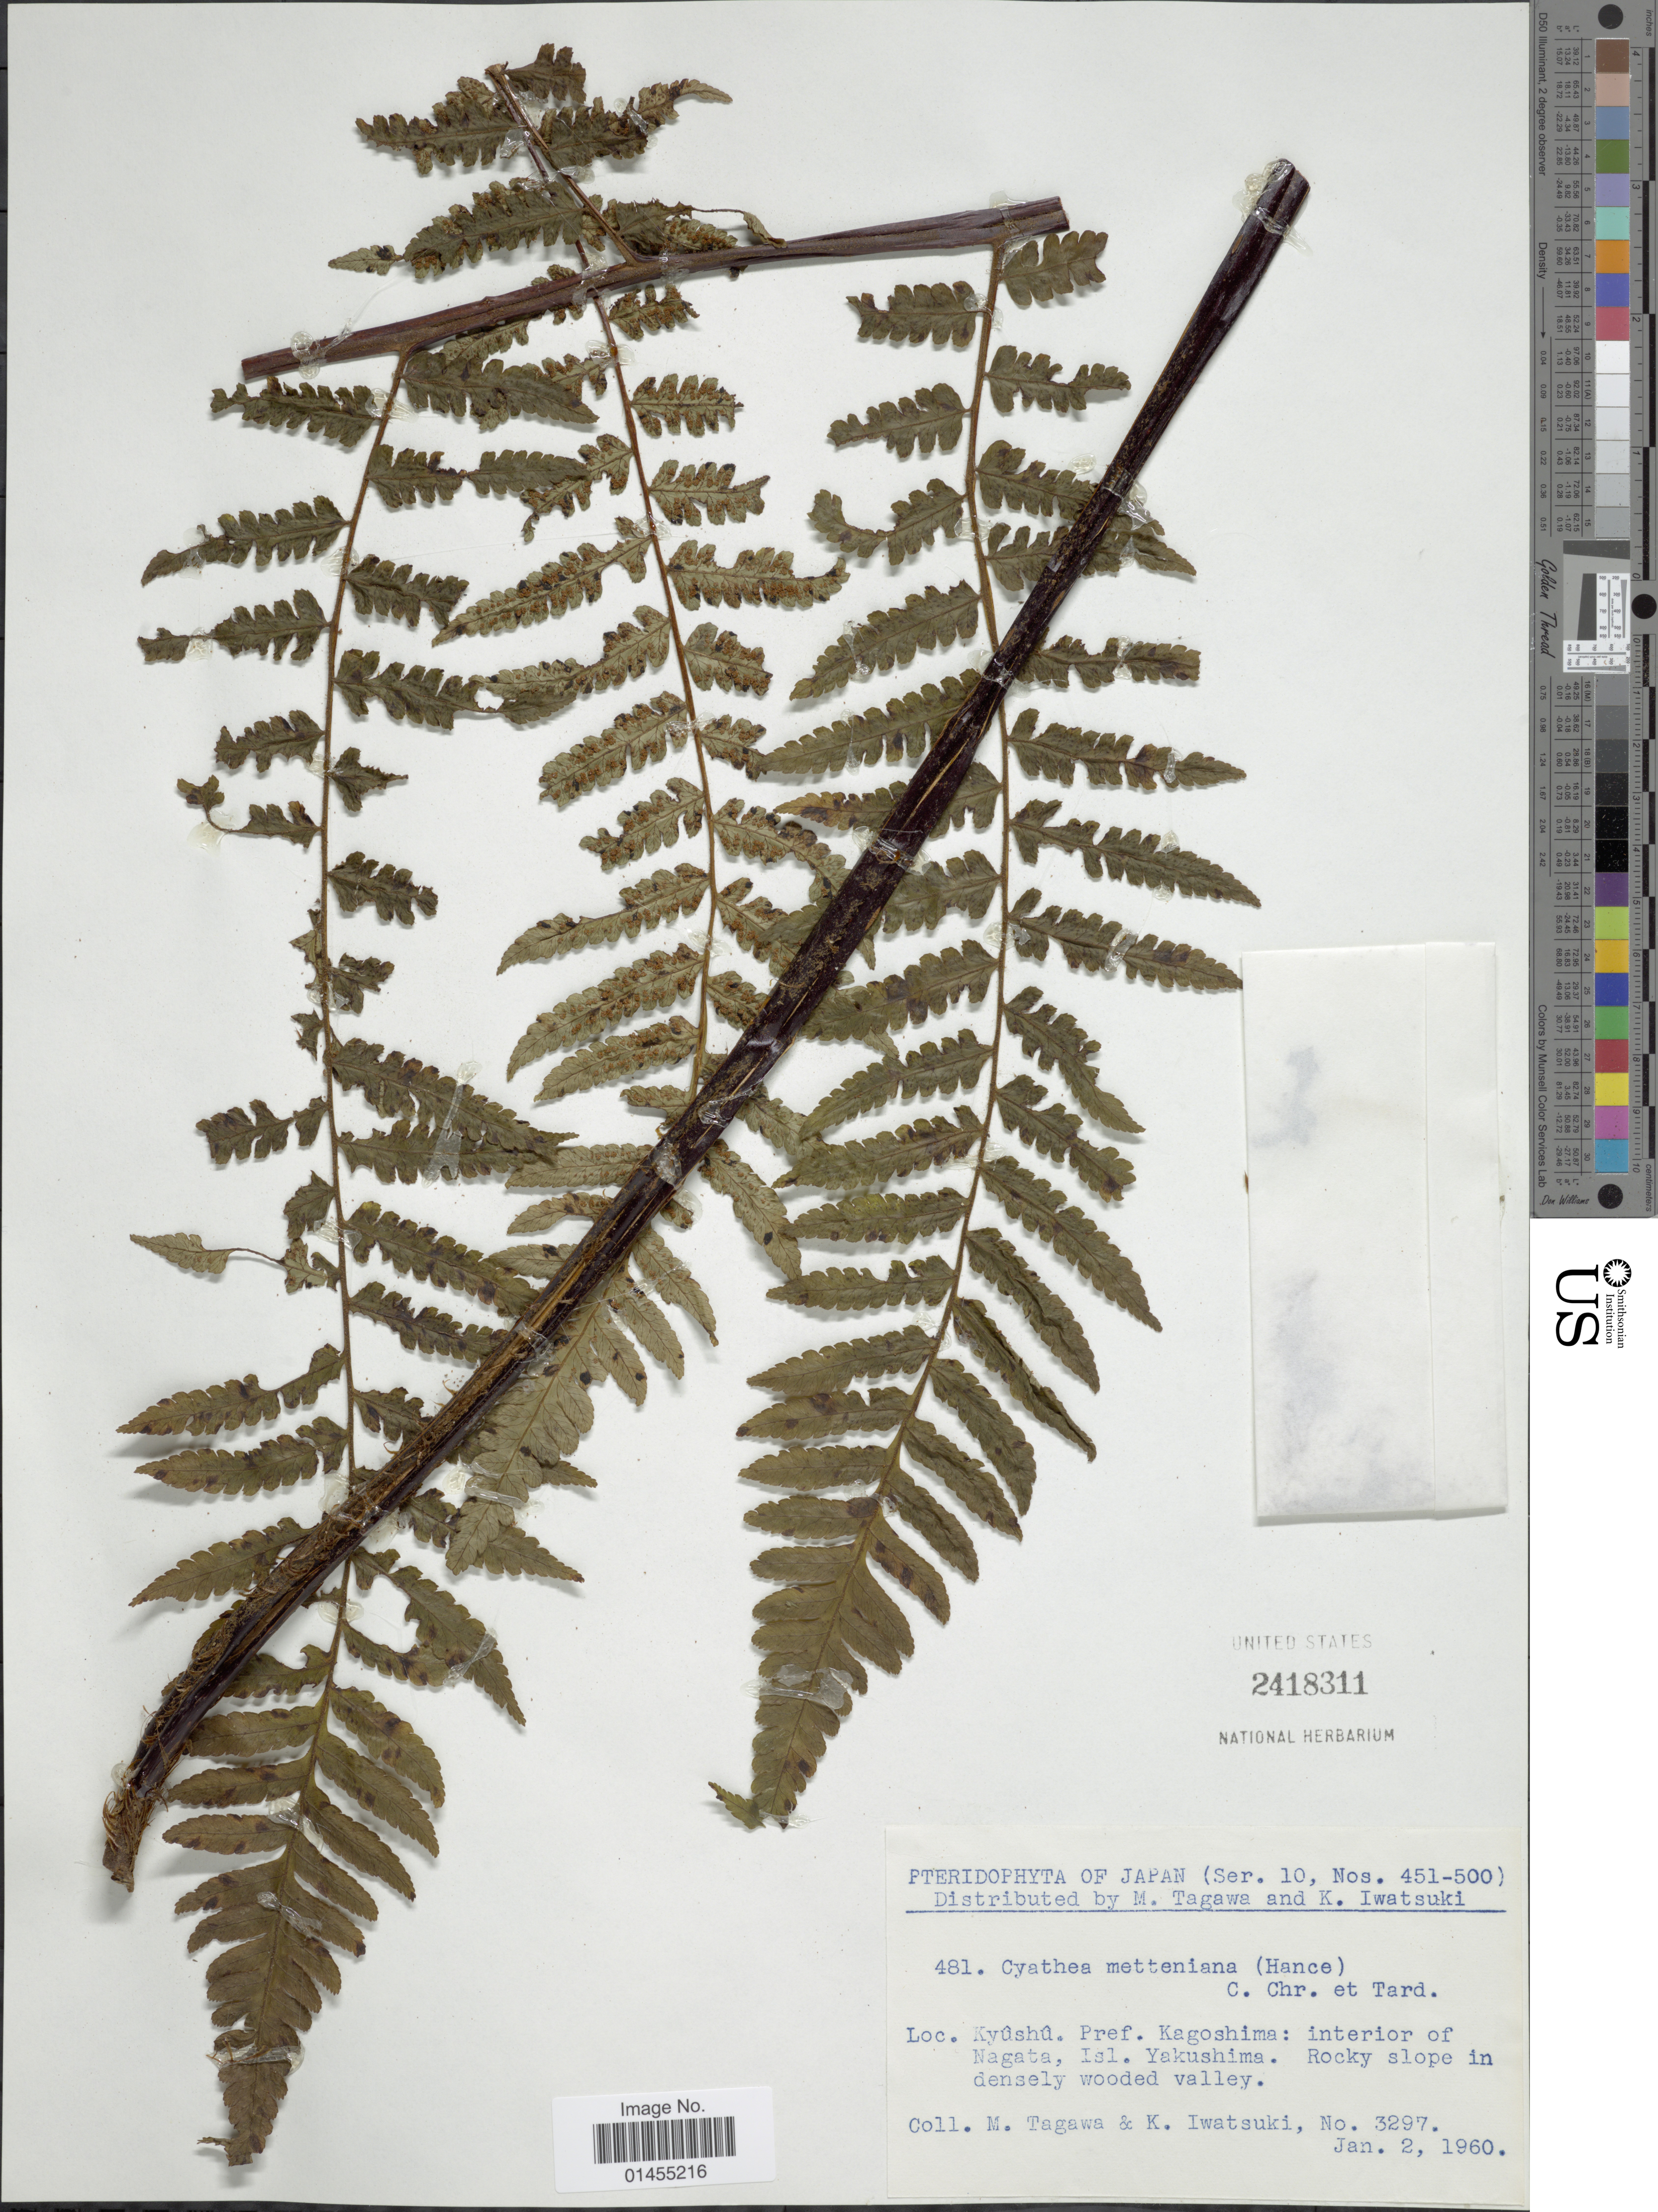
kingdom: Plantae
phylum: Tracheophyta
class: Polypodiopsida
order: Cyatheales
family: Cyatheaceae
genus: Alsophila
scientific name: Alsophila metteniana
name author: Hance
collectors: M. Tagawa & K. Iwatsuki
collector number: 3297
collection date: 1960-01-02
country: Japan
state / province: Okinawa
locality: Kyûshû. Pref. Kagoshima: interior of Nagata, Isl. Yakushima. Rocky slope in densely wooded valley.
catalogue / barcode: US 2418311